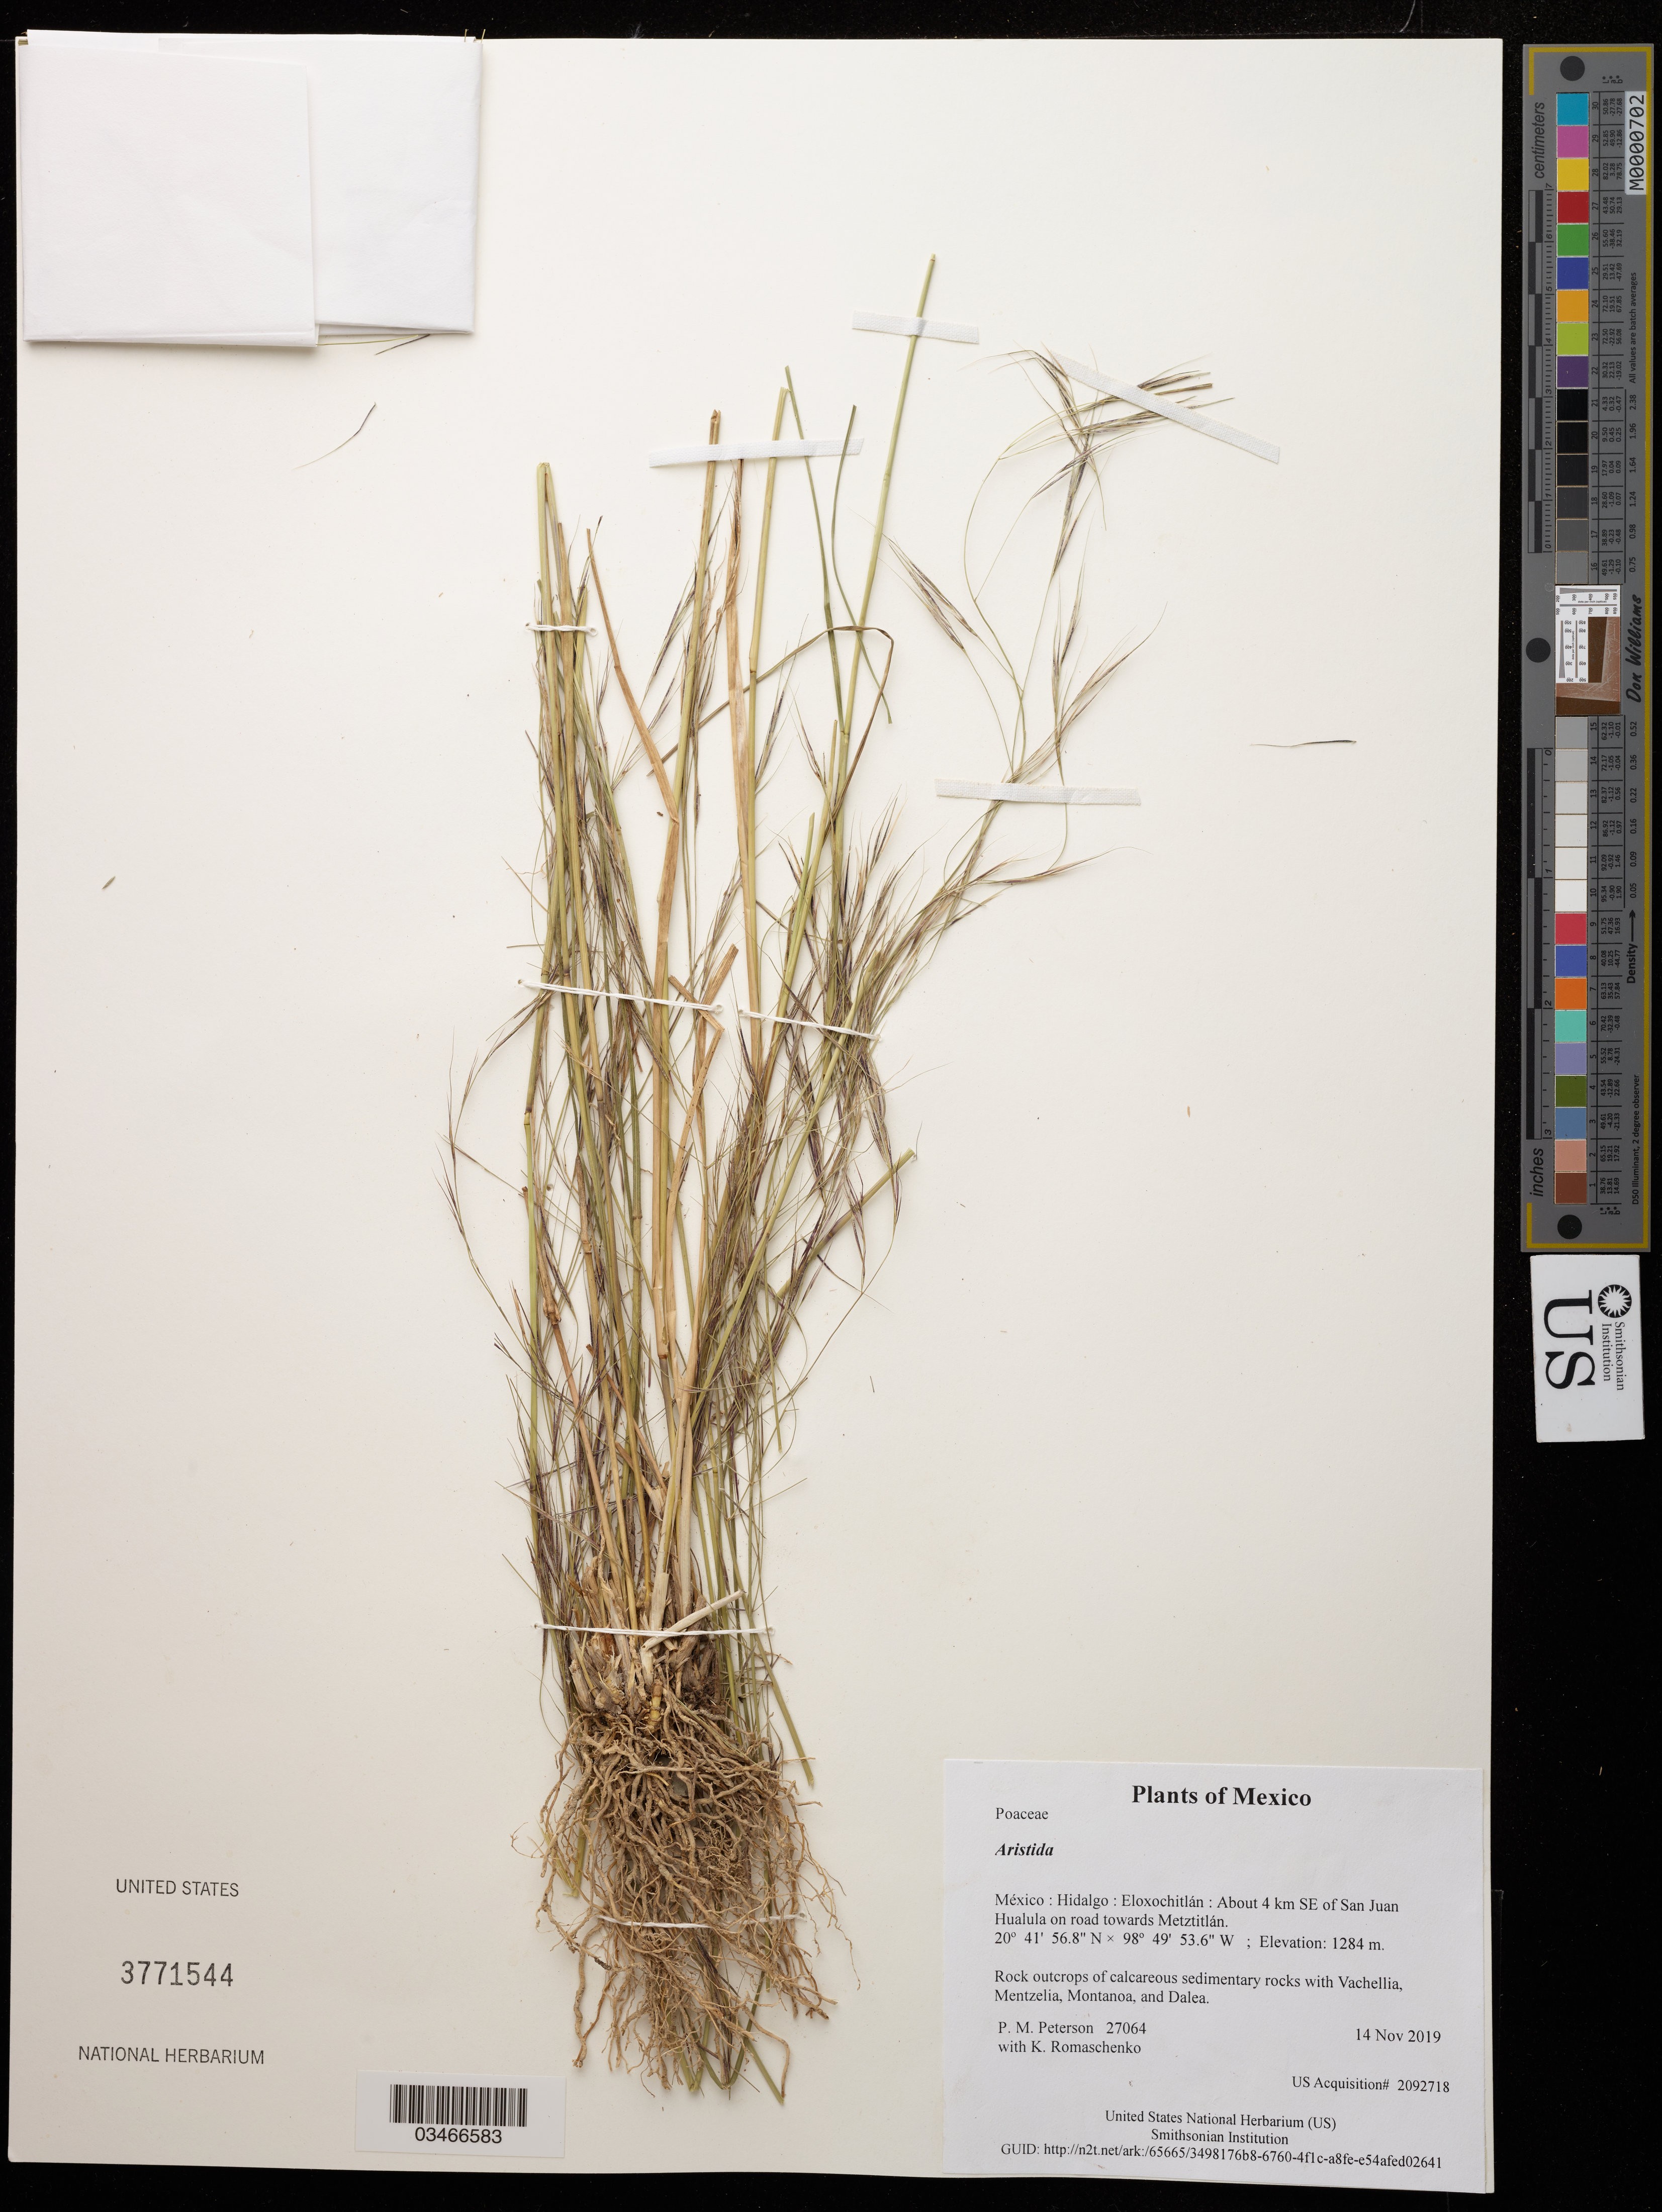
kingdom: Plantae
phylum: Tracheophyta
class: Liliopsida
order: Poales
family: Poaceae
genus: Aristida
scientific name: Aristida sp.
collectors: P. M. Peterson & K. Romaschenko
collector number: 27064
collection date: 2019-11-14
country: México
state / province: Hidalgo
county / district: Eloxochitlán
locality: About 4 km SE of San Juan Hualula on road towards Metztitlán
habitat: Rock outcrops of calcareous sedimentary rocks with Vachellia, Mentzelia, Montanoa, and Dalea.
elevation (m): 1284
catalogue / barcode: US 3771544